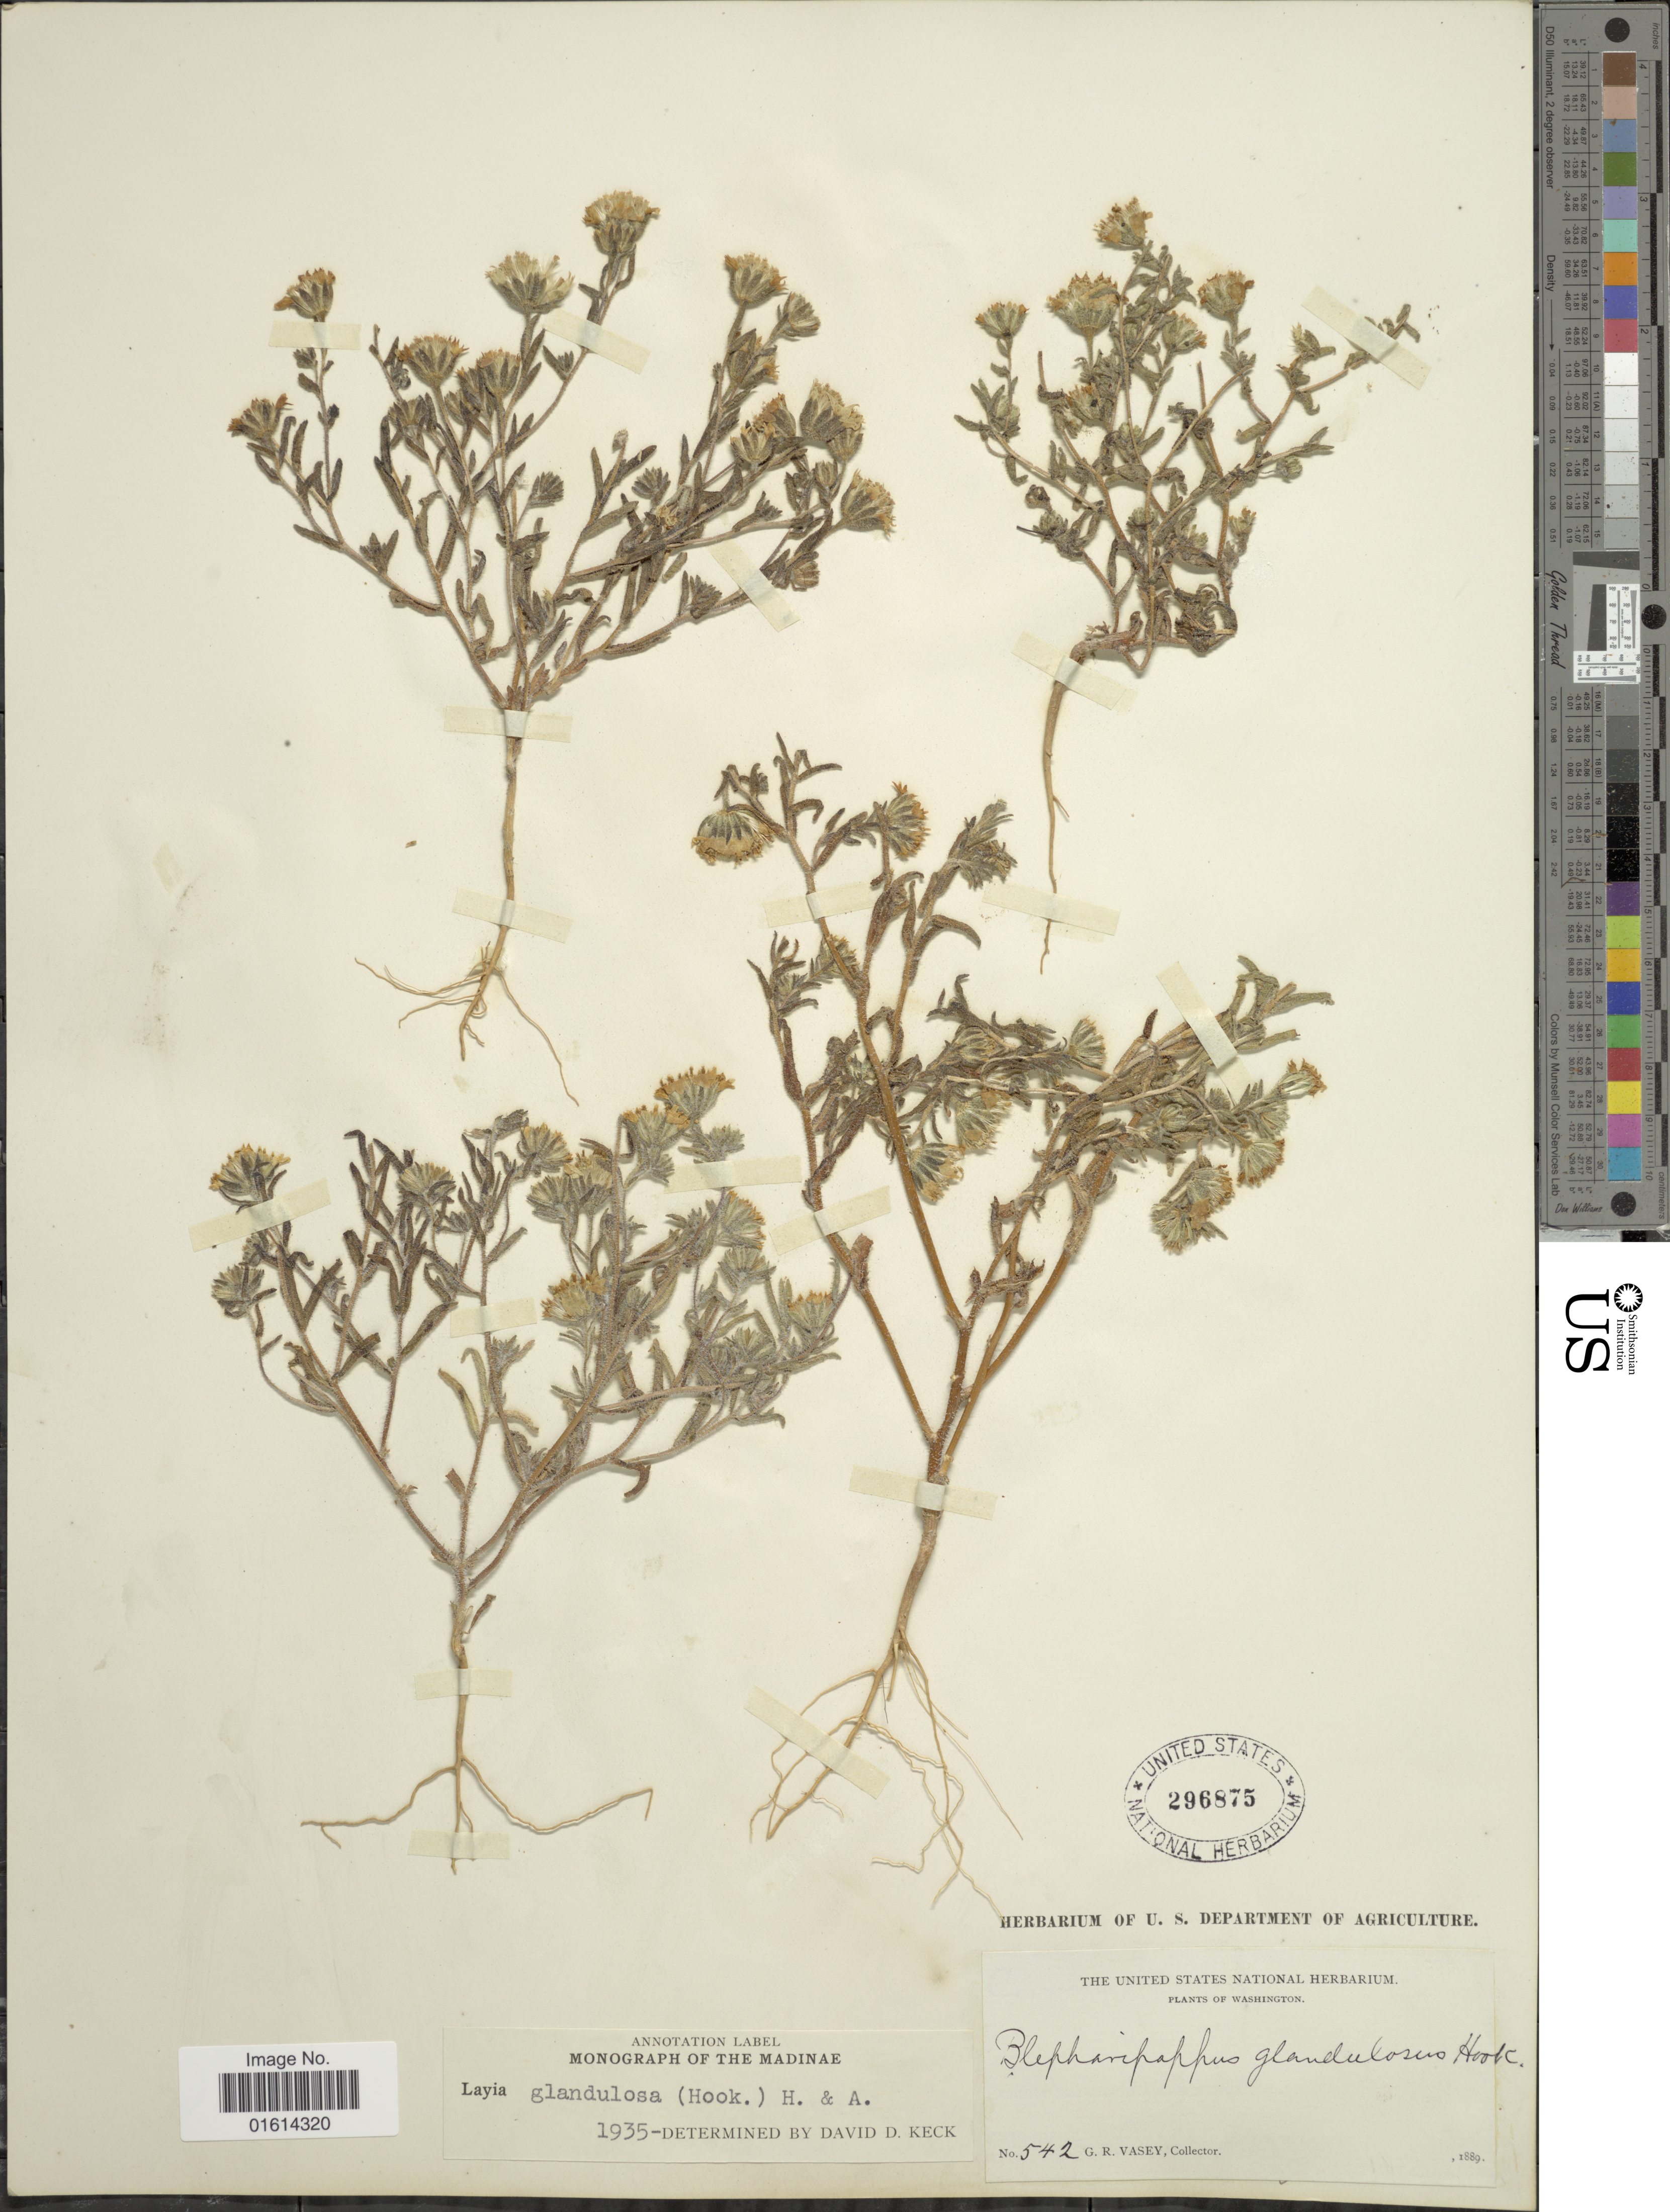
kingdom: Plantae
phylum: Tracheophyta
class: Magnoliopsida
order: Asterales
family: Asteraceae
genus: Layia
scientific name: Layia glandulosa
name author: Hook. & Arn.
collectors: G. R. Vasey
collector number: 542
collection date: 1889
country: United States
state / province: Washington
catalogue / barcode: US 296875